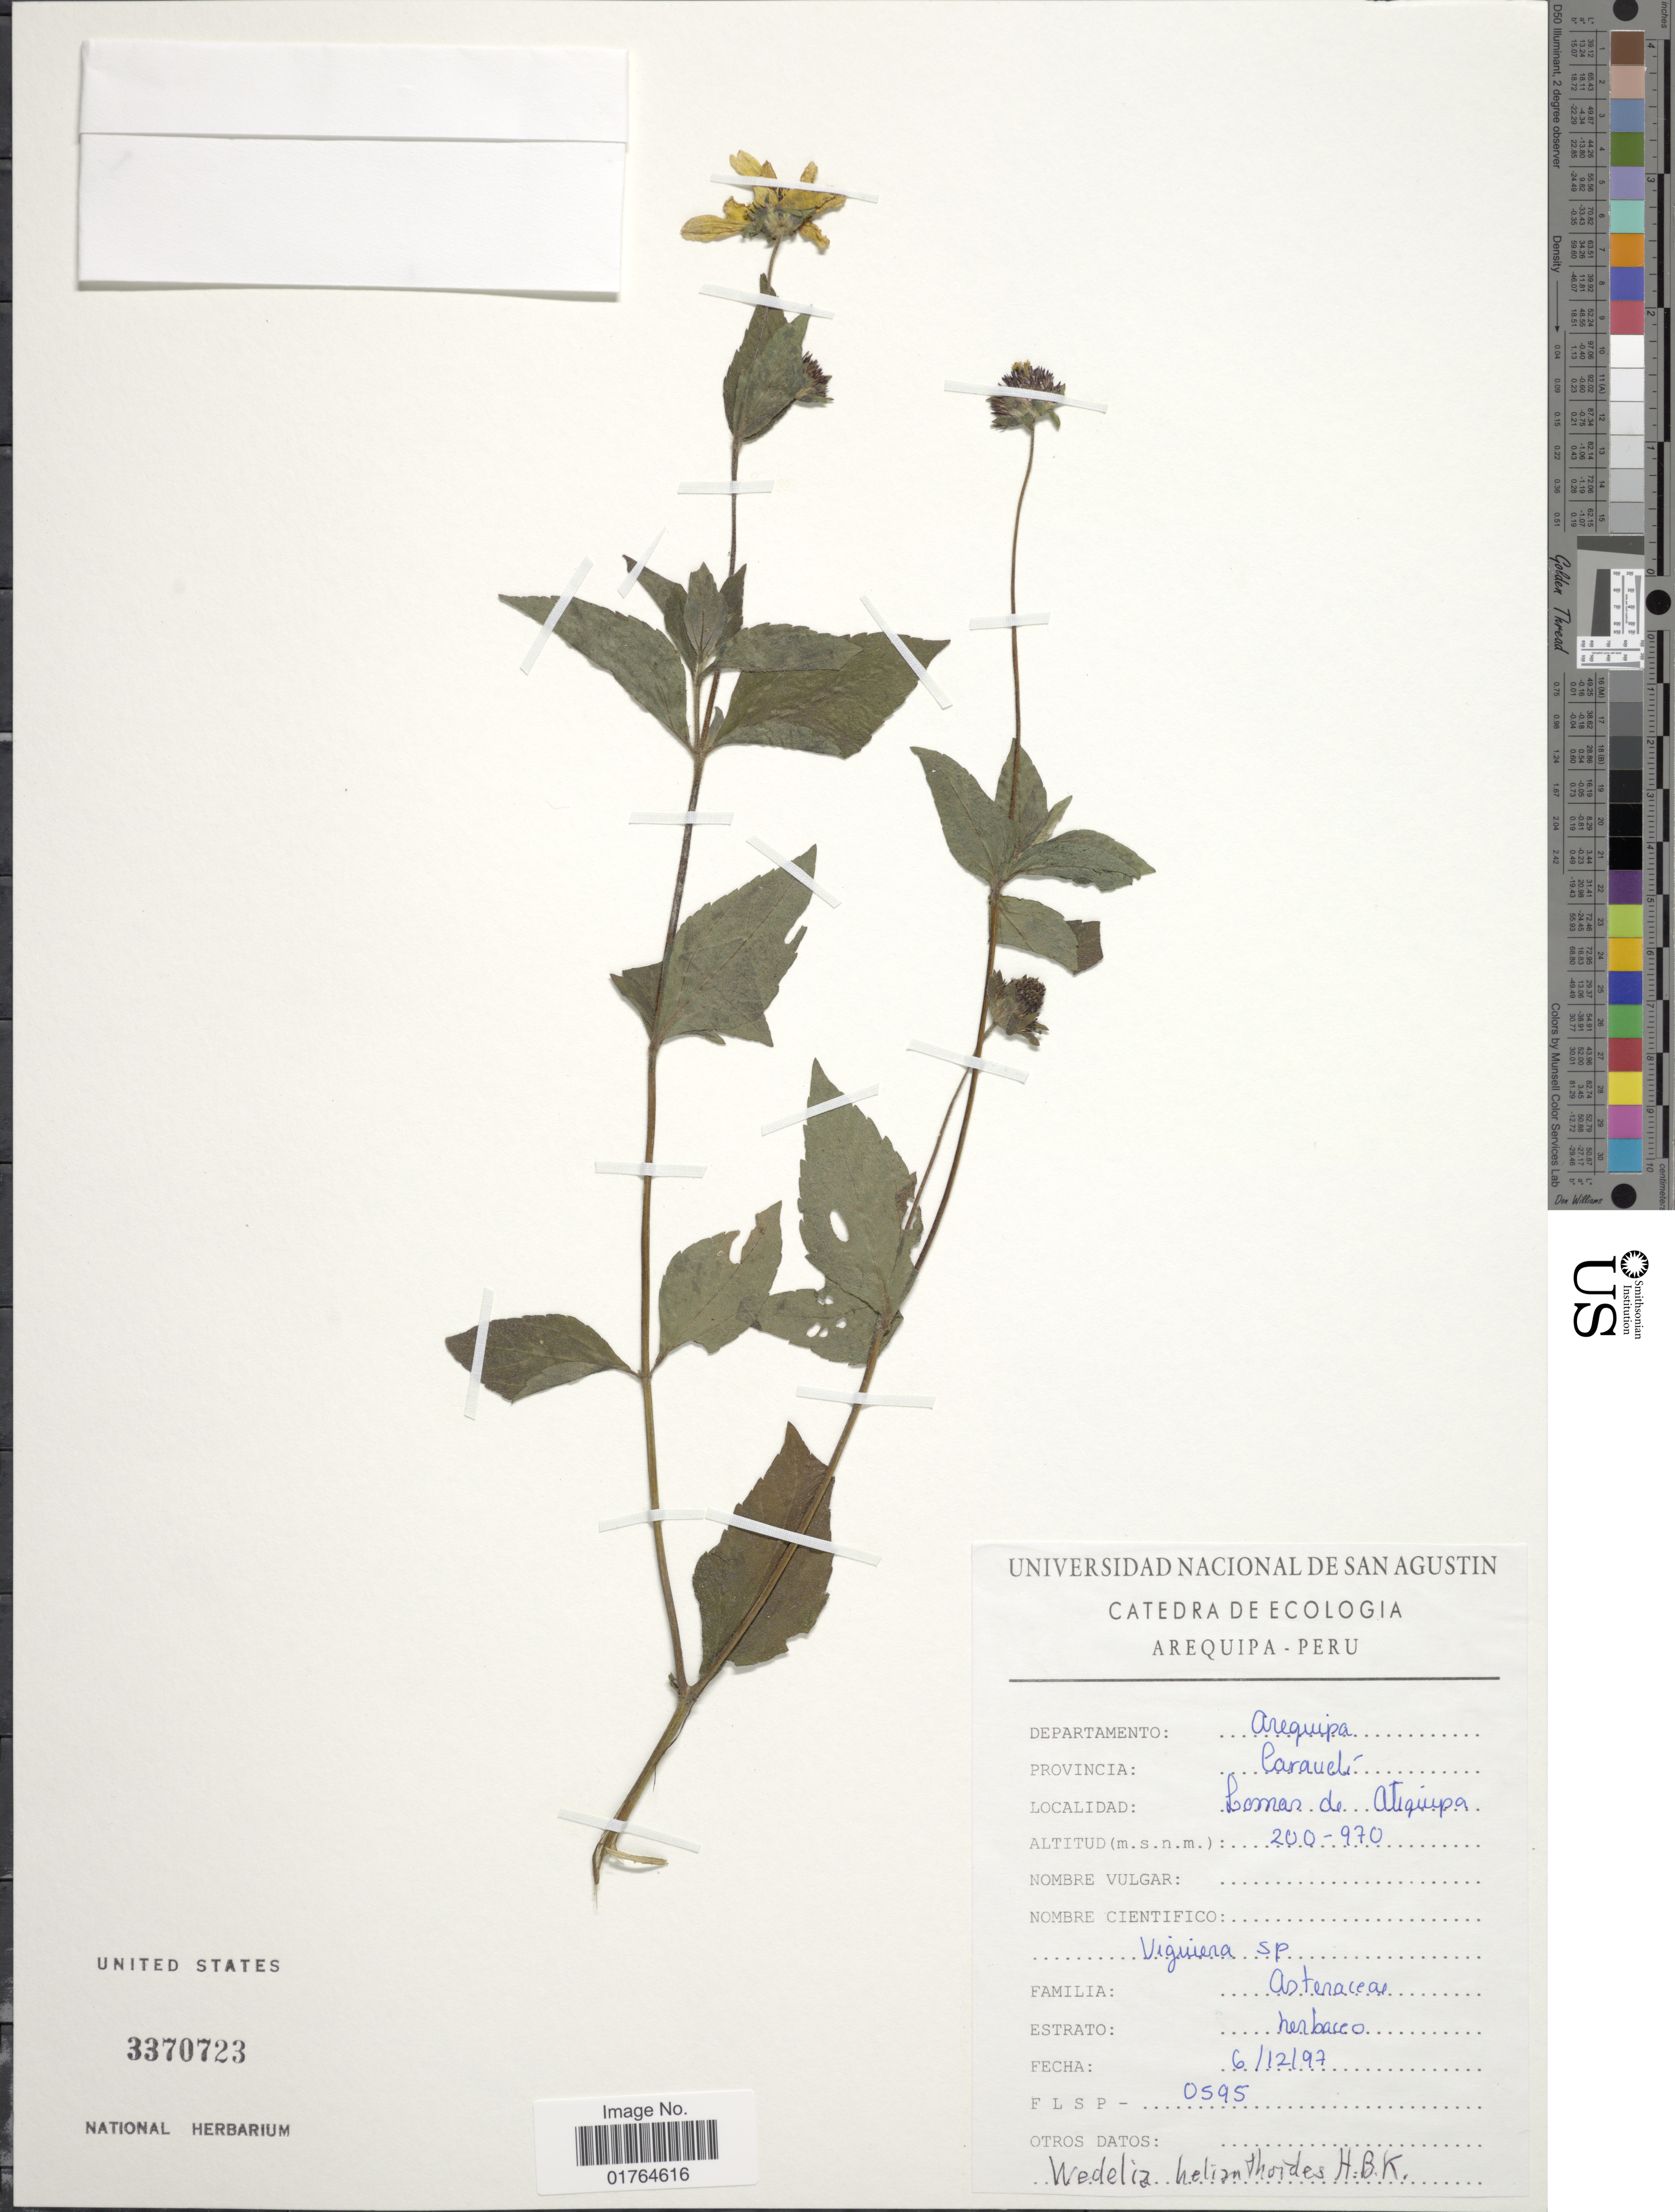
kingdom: Plantae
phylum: Tracheophyta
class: Magnoliopsida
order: Asterales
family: Asteraceae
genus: Wedelia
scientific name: Wedelia helianthoides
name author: Kunth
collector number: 0595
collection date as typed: Transcribed d/m/y: 6/12/97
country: Peru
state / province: Arequipa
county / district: Caravelí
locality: Lomas de Atiquipa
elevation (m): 200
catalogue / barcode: US 3370723